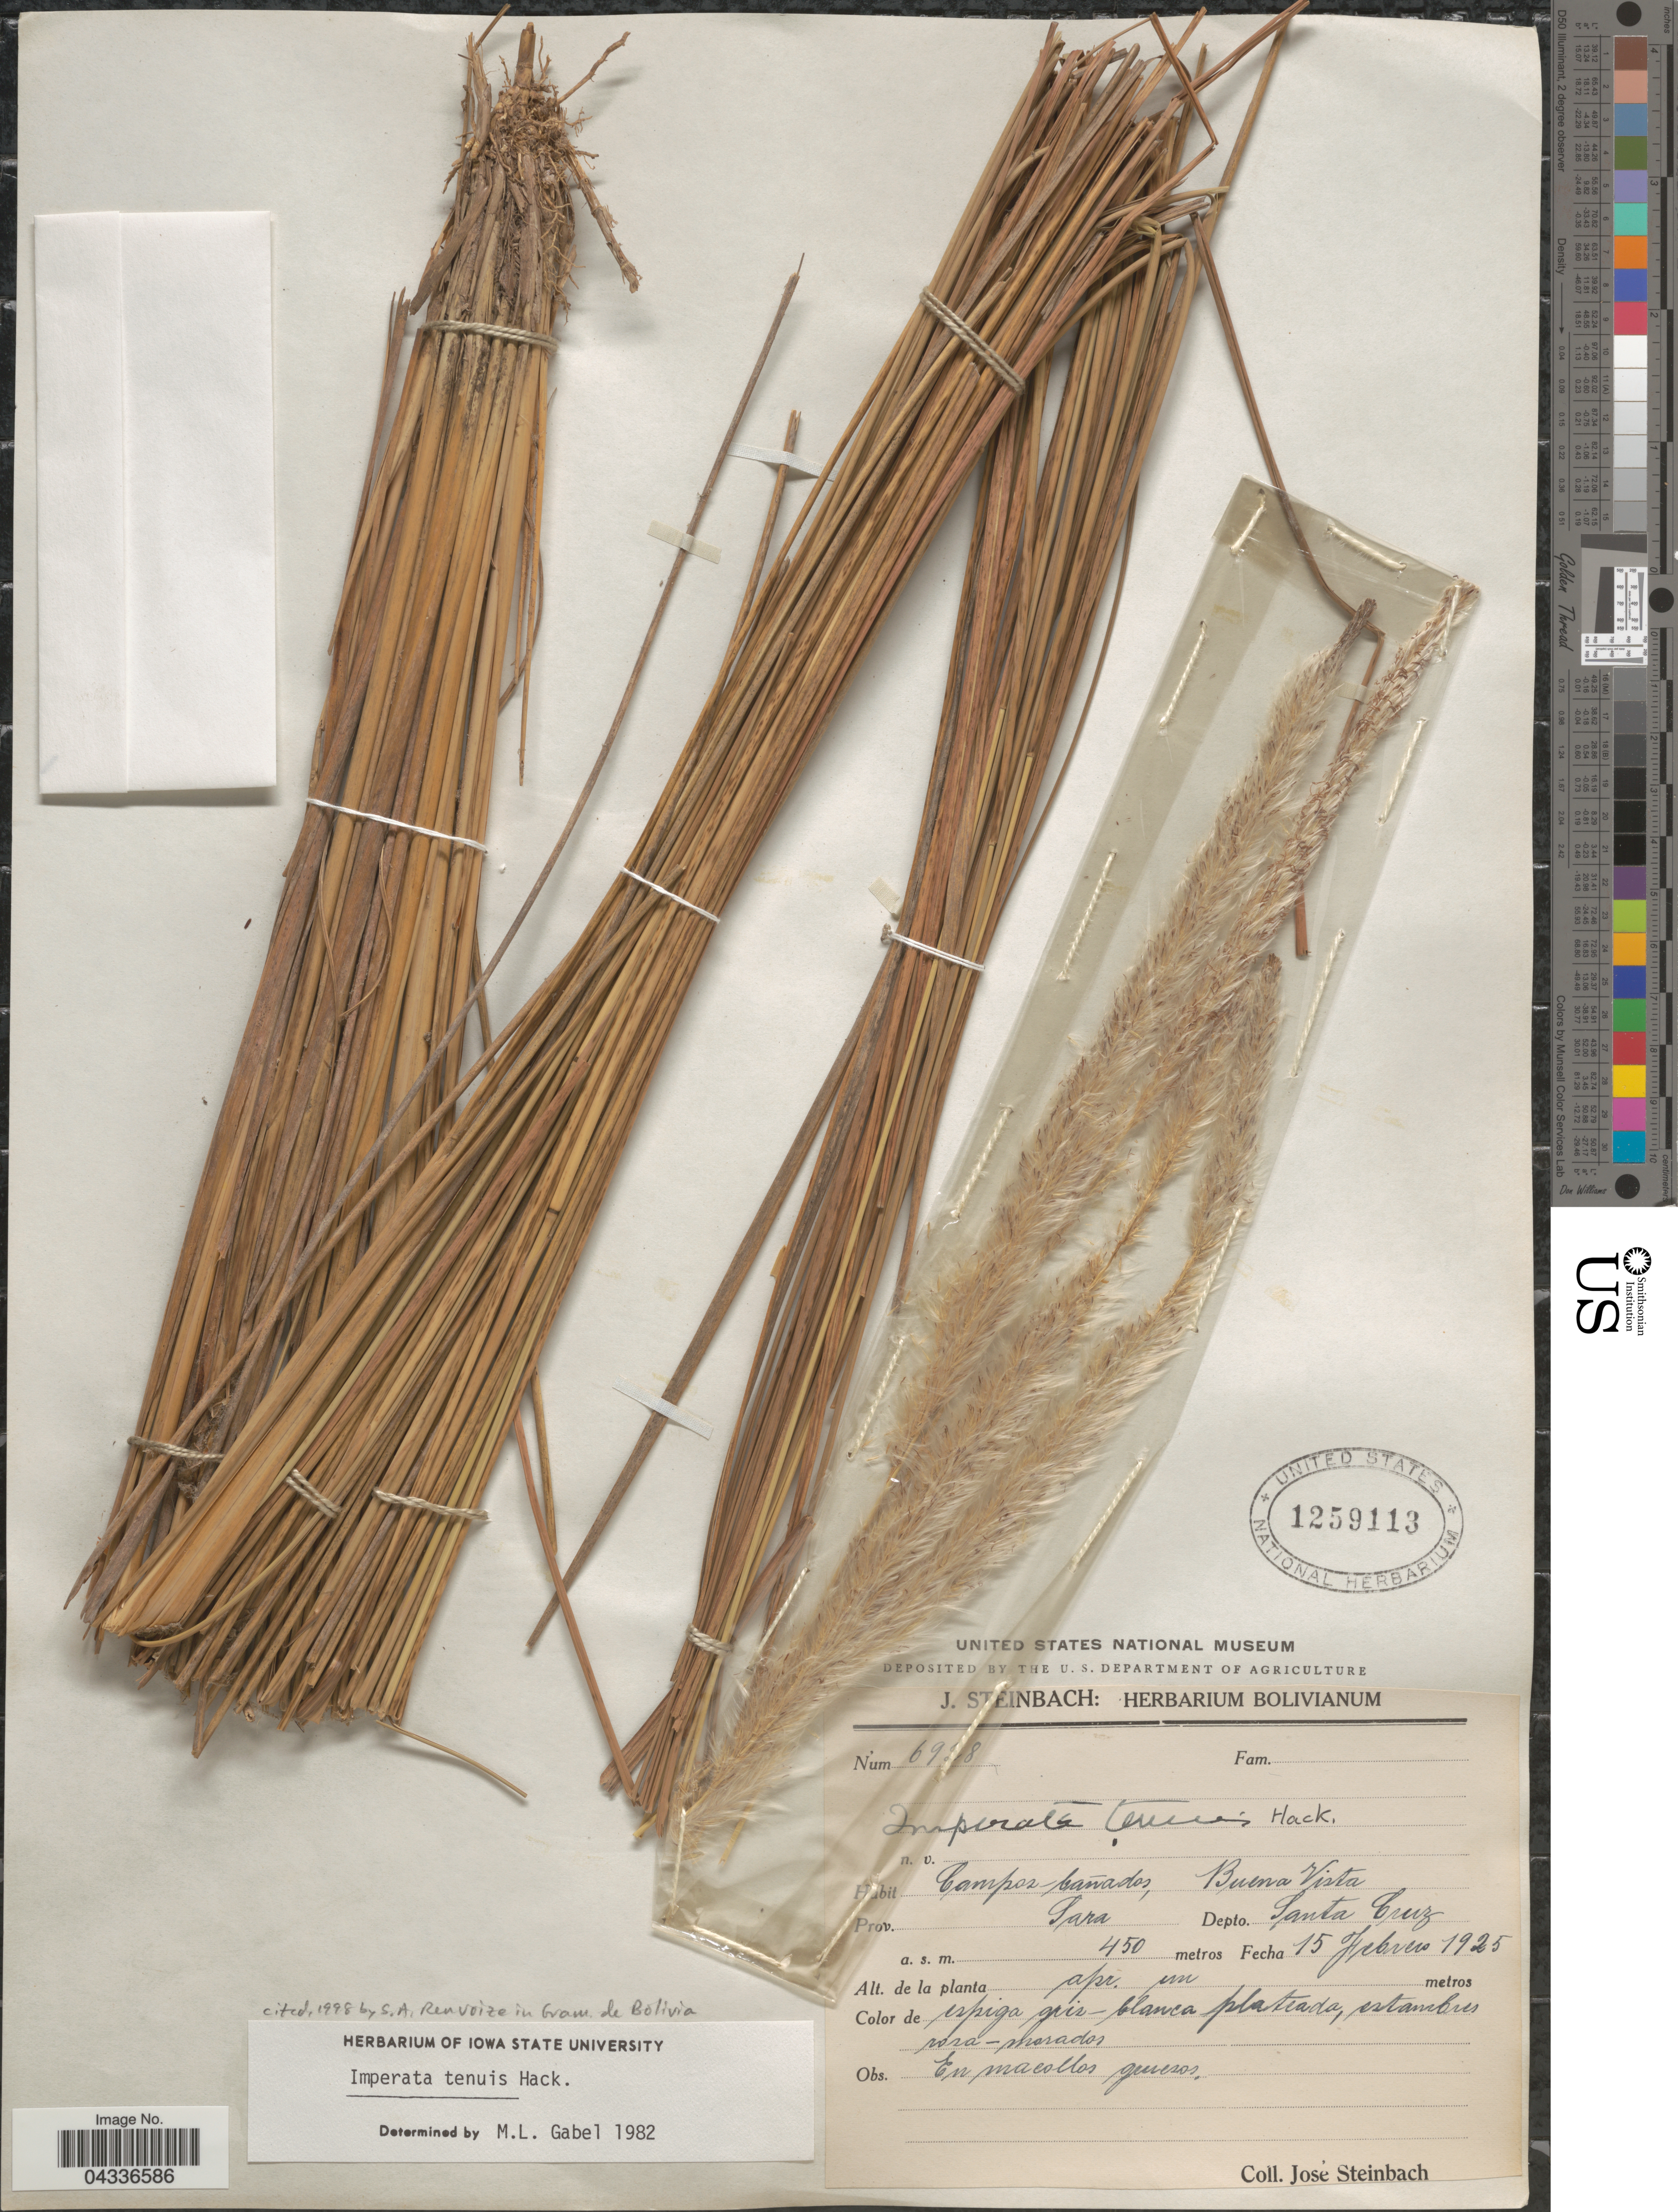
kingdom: Plantae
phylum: Tracheophyta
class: Liliopsida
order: Poales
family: Poaceae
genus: Imperata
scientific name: Imperata tenuis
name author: Hack.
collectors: J. Steinbach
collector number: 6928*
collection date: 1925-02-15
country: Bolivia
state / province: Santa Cruz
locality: Campos bañados, Buena Vista. Prov. Sara. Depto. Santa Cruz.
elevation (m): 450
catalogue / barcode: US 1259113